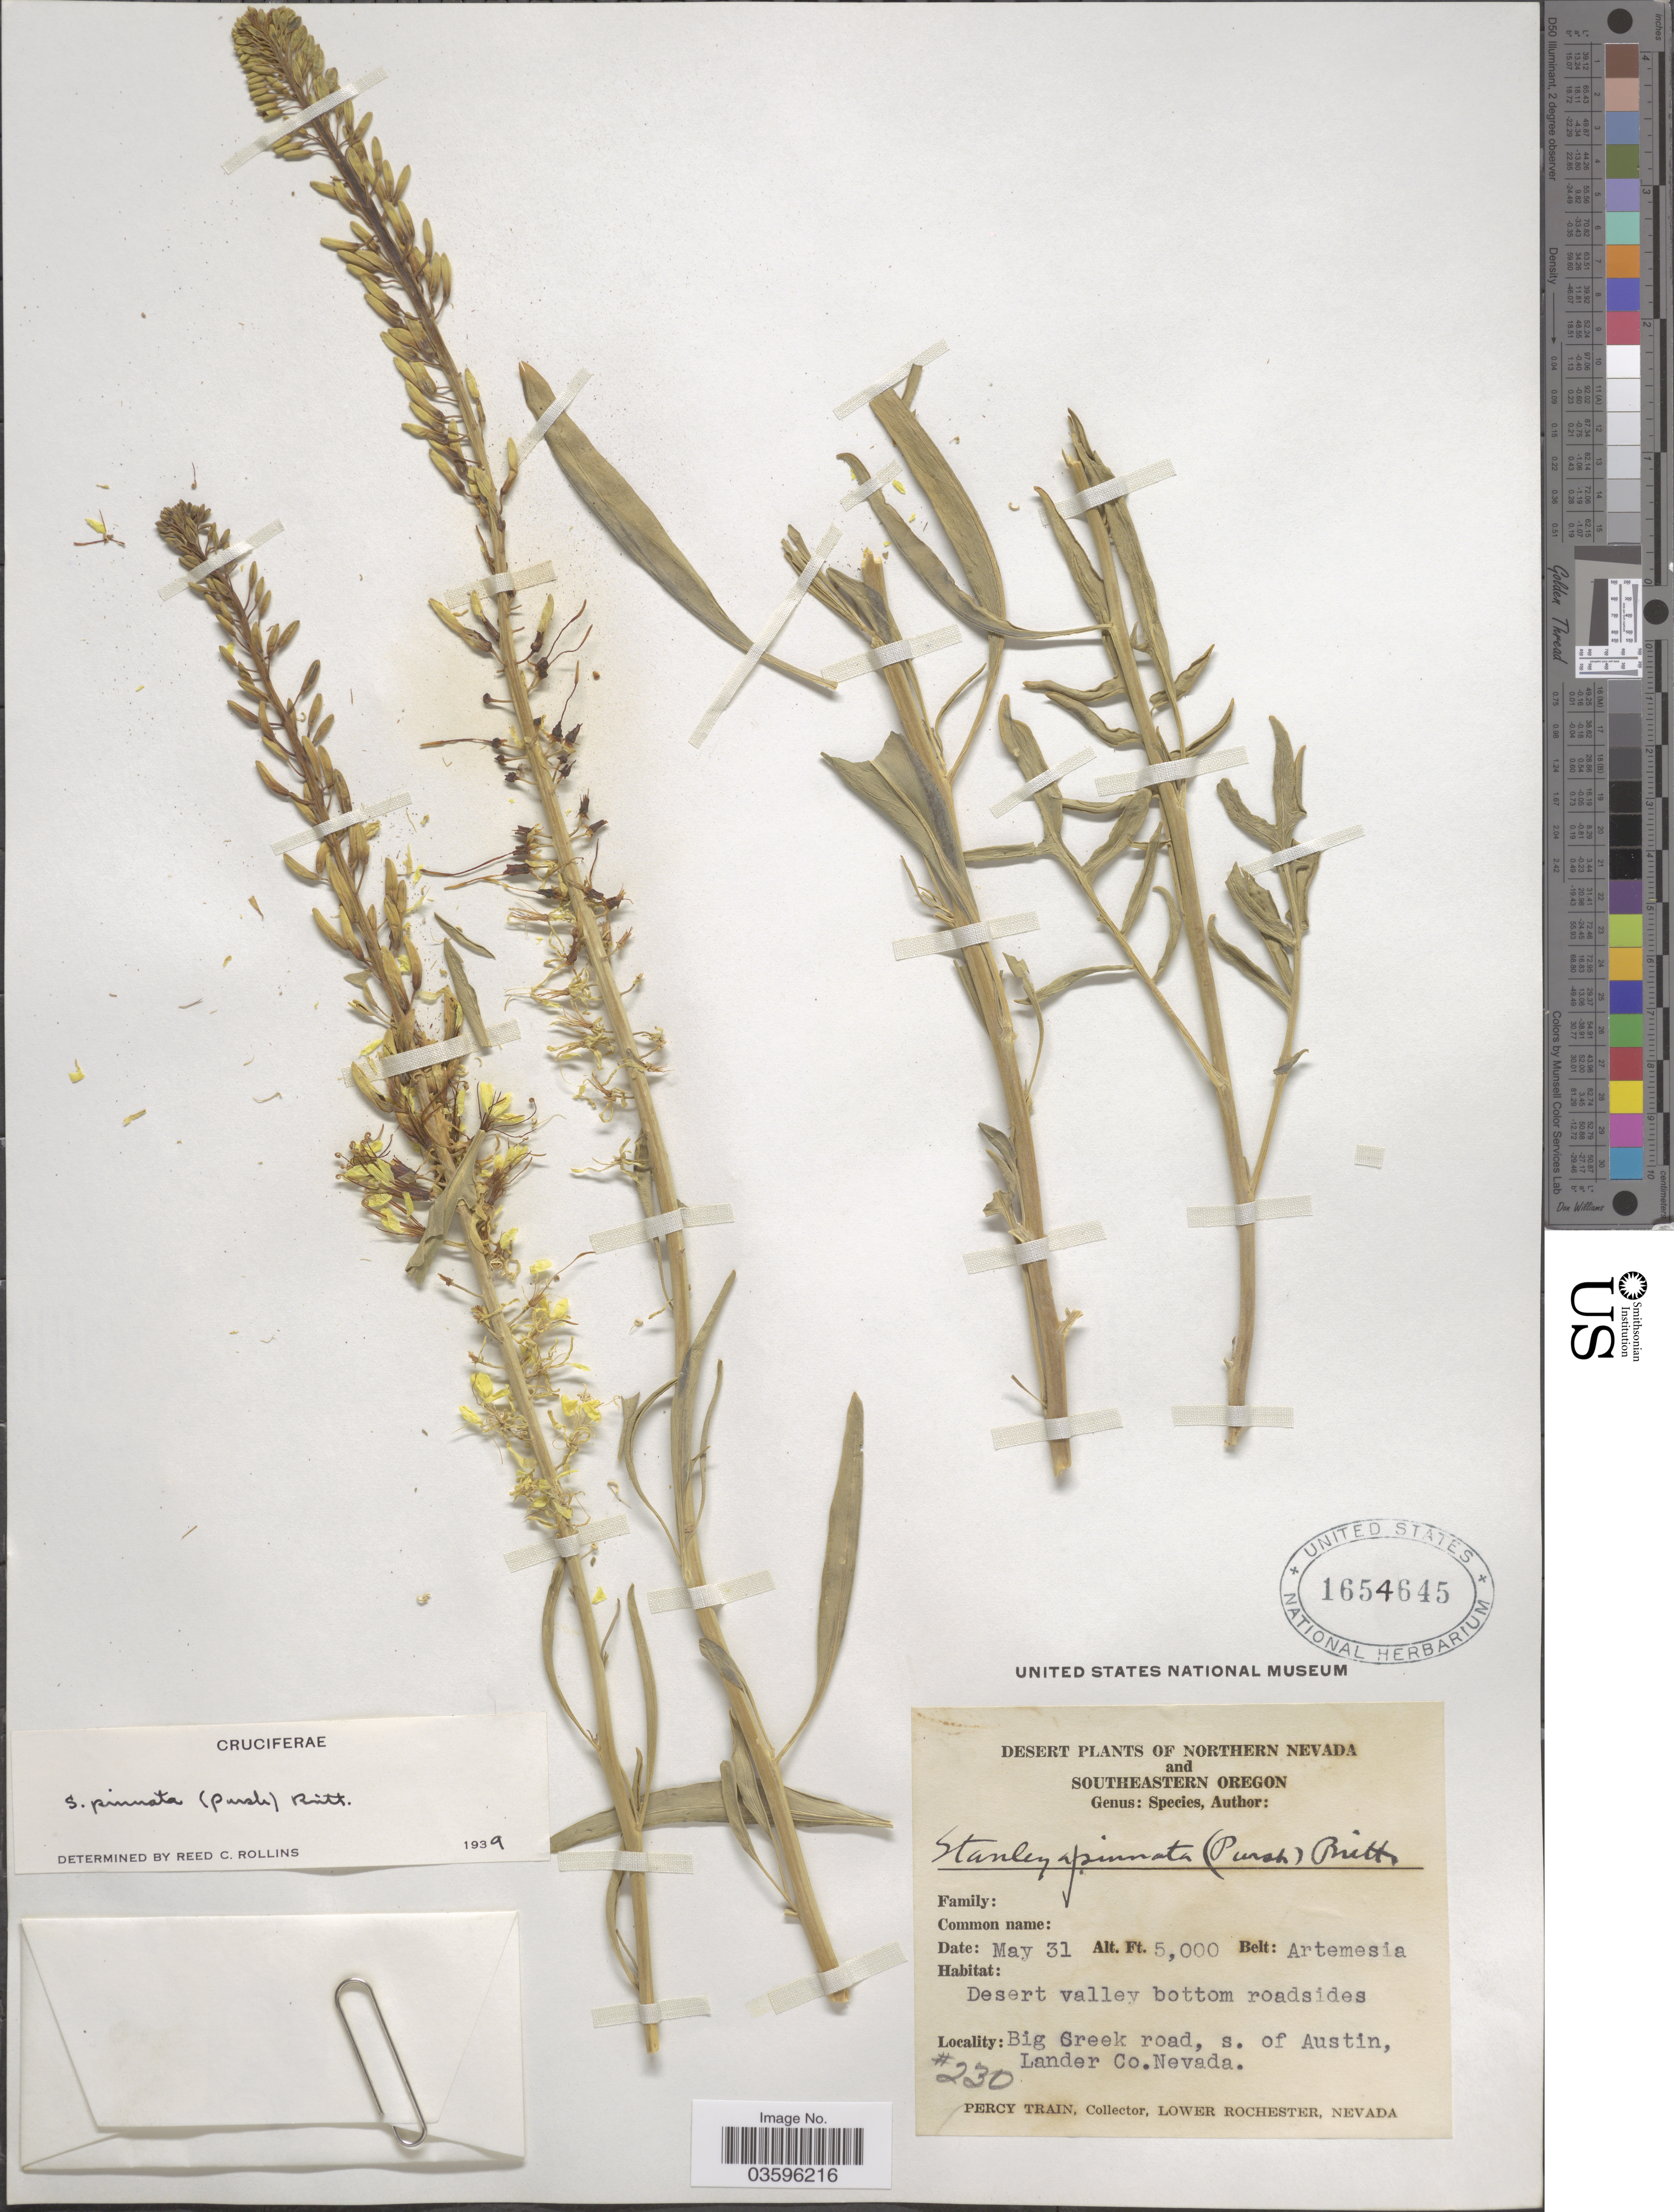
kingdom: Plantae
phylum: Tracheophyta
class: Magnoliopsida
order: Brassicales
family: Brassicaceae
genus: Stanleya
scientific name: Stanleya pinnata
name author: (Pursh) Britton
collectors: P. Train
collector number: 230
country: United States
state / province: Nevada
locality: Northern Nevada. Big Creek road, s. of Austin, Lander Co.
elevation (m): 1524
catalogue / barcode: US 1654645